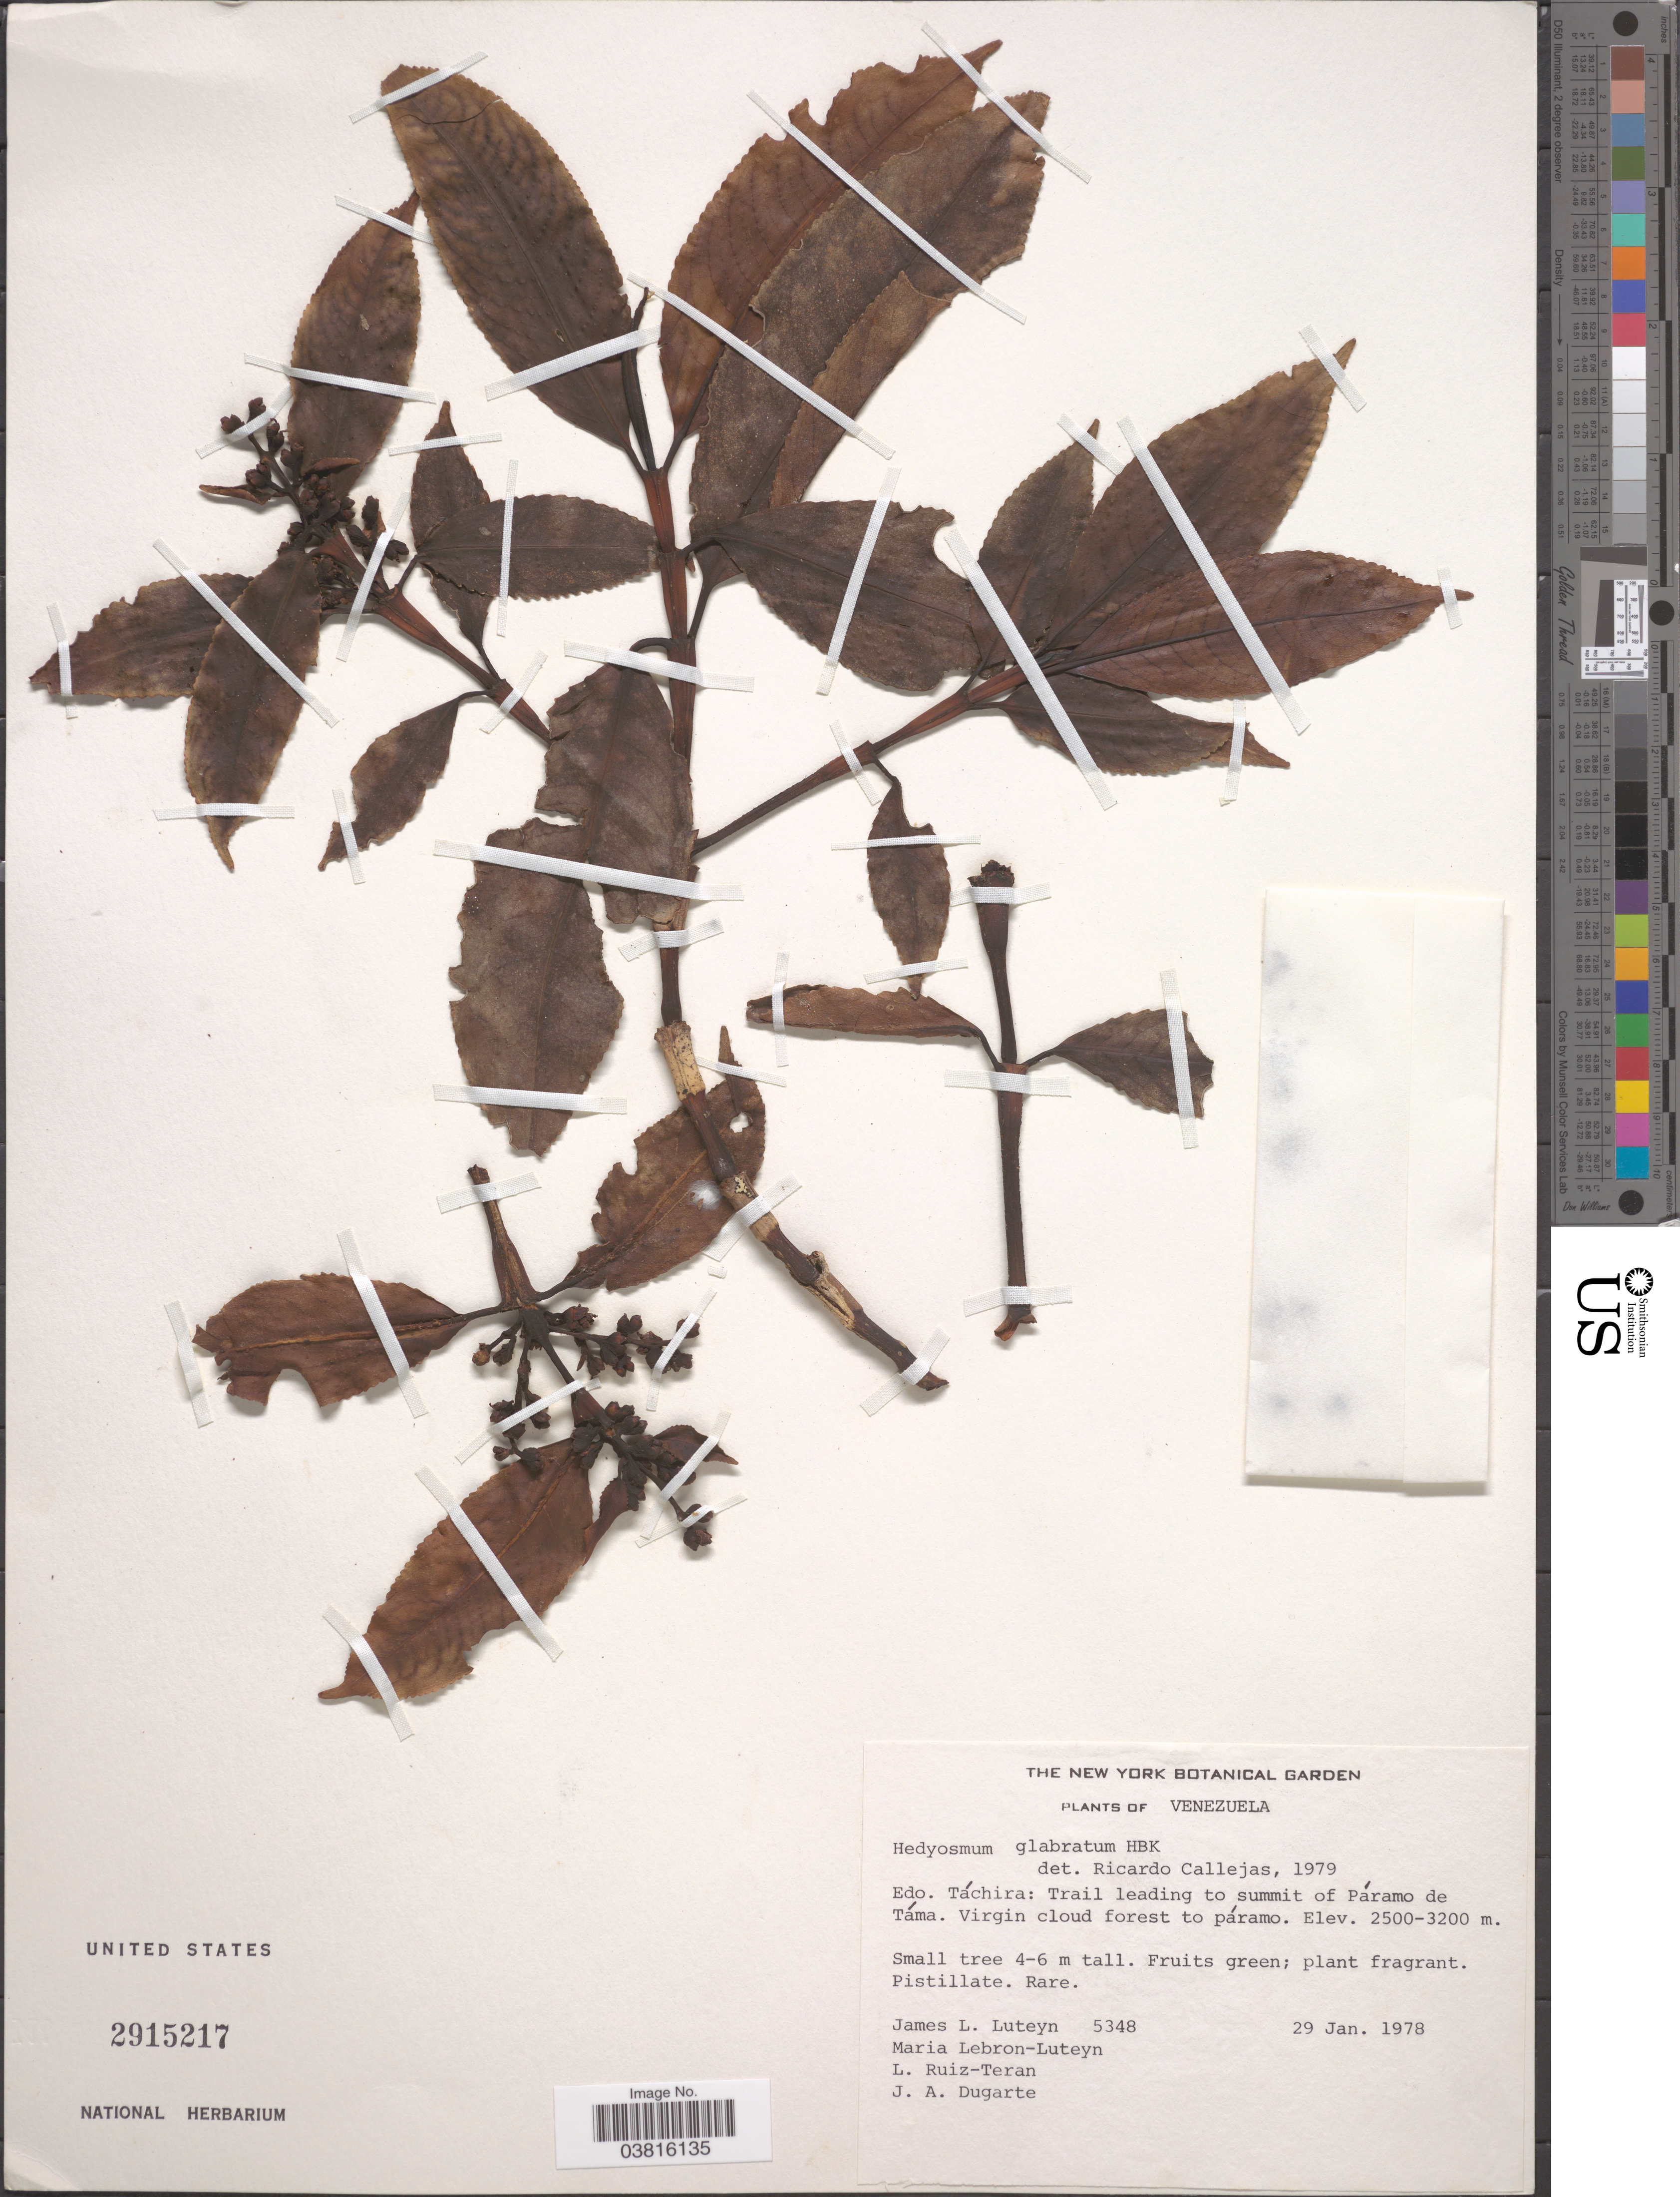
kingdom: Plantae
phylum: Tracheophyta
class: Magnoliopsida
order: Chloranthales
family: Chloranthaceae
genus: Hedyosmum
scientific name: Hedyosmum glabratum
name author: Kunth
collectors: J. L. Luteyn, M. L. Lebrón-Luteyn, L. E. Ruíz-Terán & J. Dugarte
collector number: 5348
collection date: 1978-01-29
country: Venezuela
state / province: Tachira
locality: Edo. Táchira: Trail leading to summit of Páramo de Táma.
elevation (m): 2500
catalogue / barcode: US 2915217